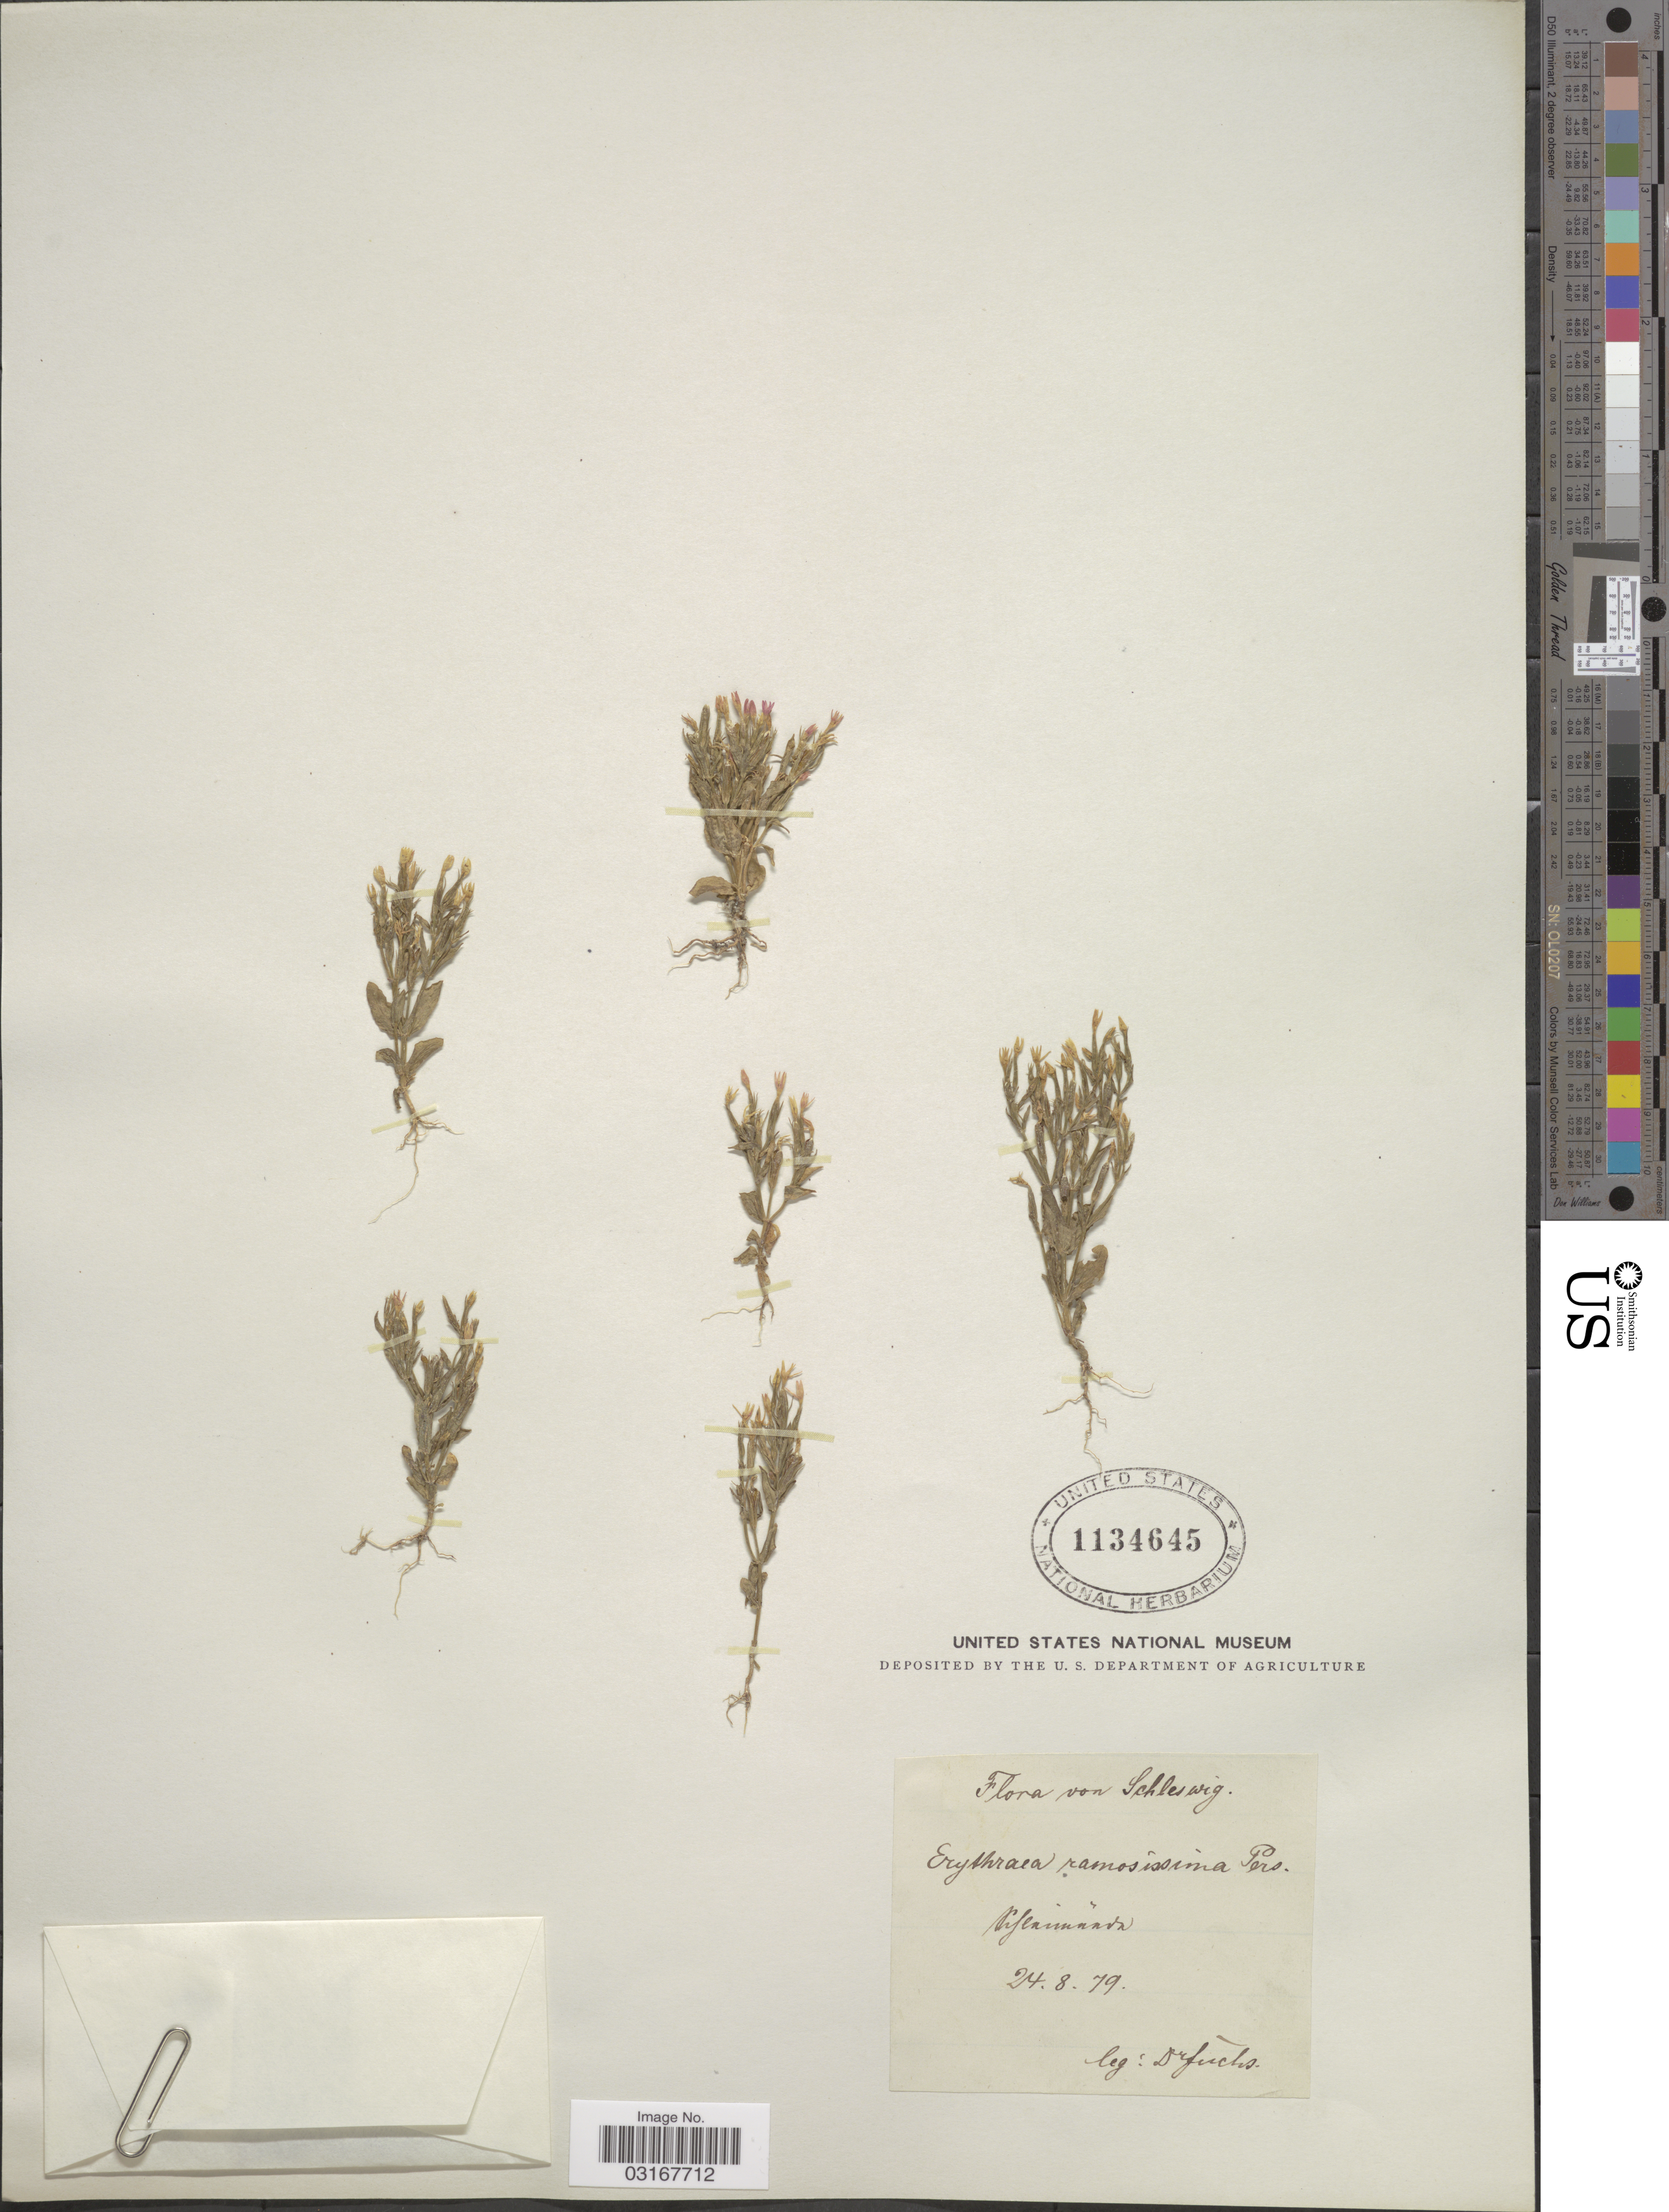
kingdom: Plantae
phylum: Tracheophyta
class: Magnoliopsida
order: Gentianales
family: Gentianaceae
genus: Centaurium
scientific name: Centaurium pulchellum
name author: (Sw.) Druce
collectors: Fuchs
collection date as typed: Transcribed d/m/y: 24/8/79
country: Germany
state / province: Schleswig-Holstein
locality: Schleswig, Kifenmnaz [interpreted].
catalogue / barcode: US 1134645